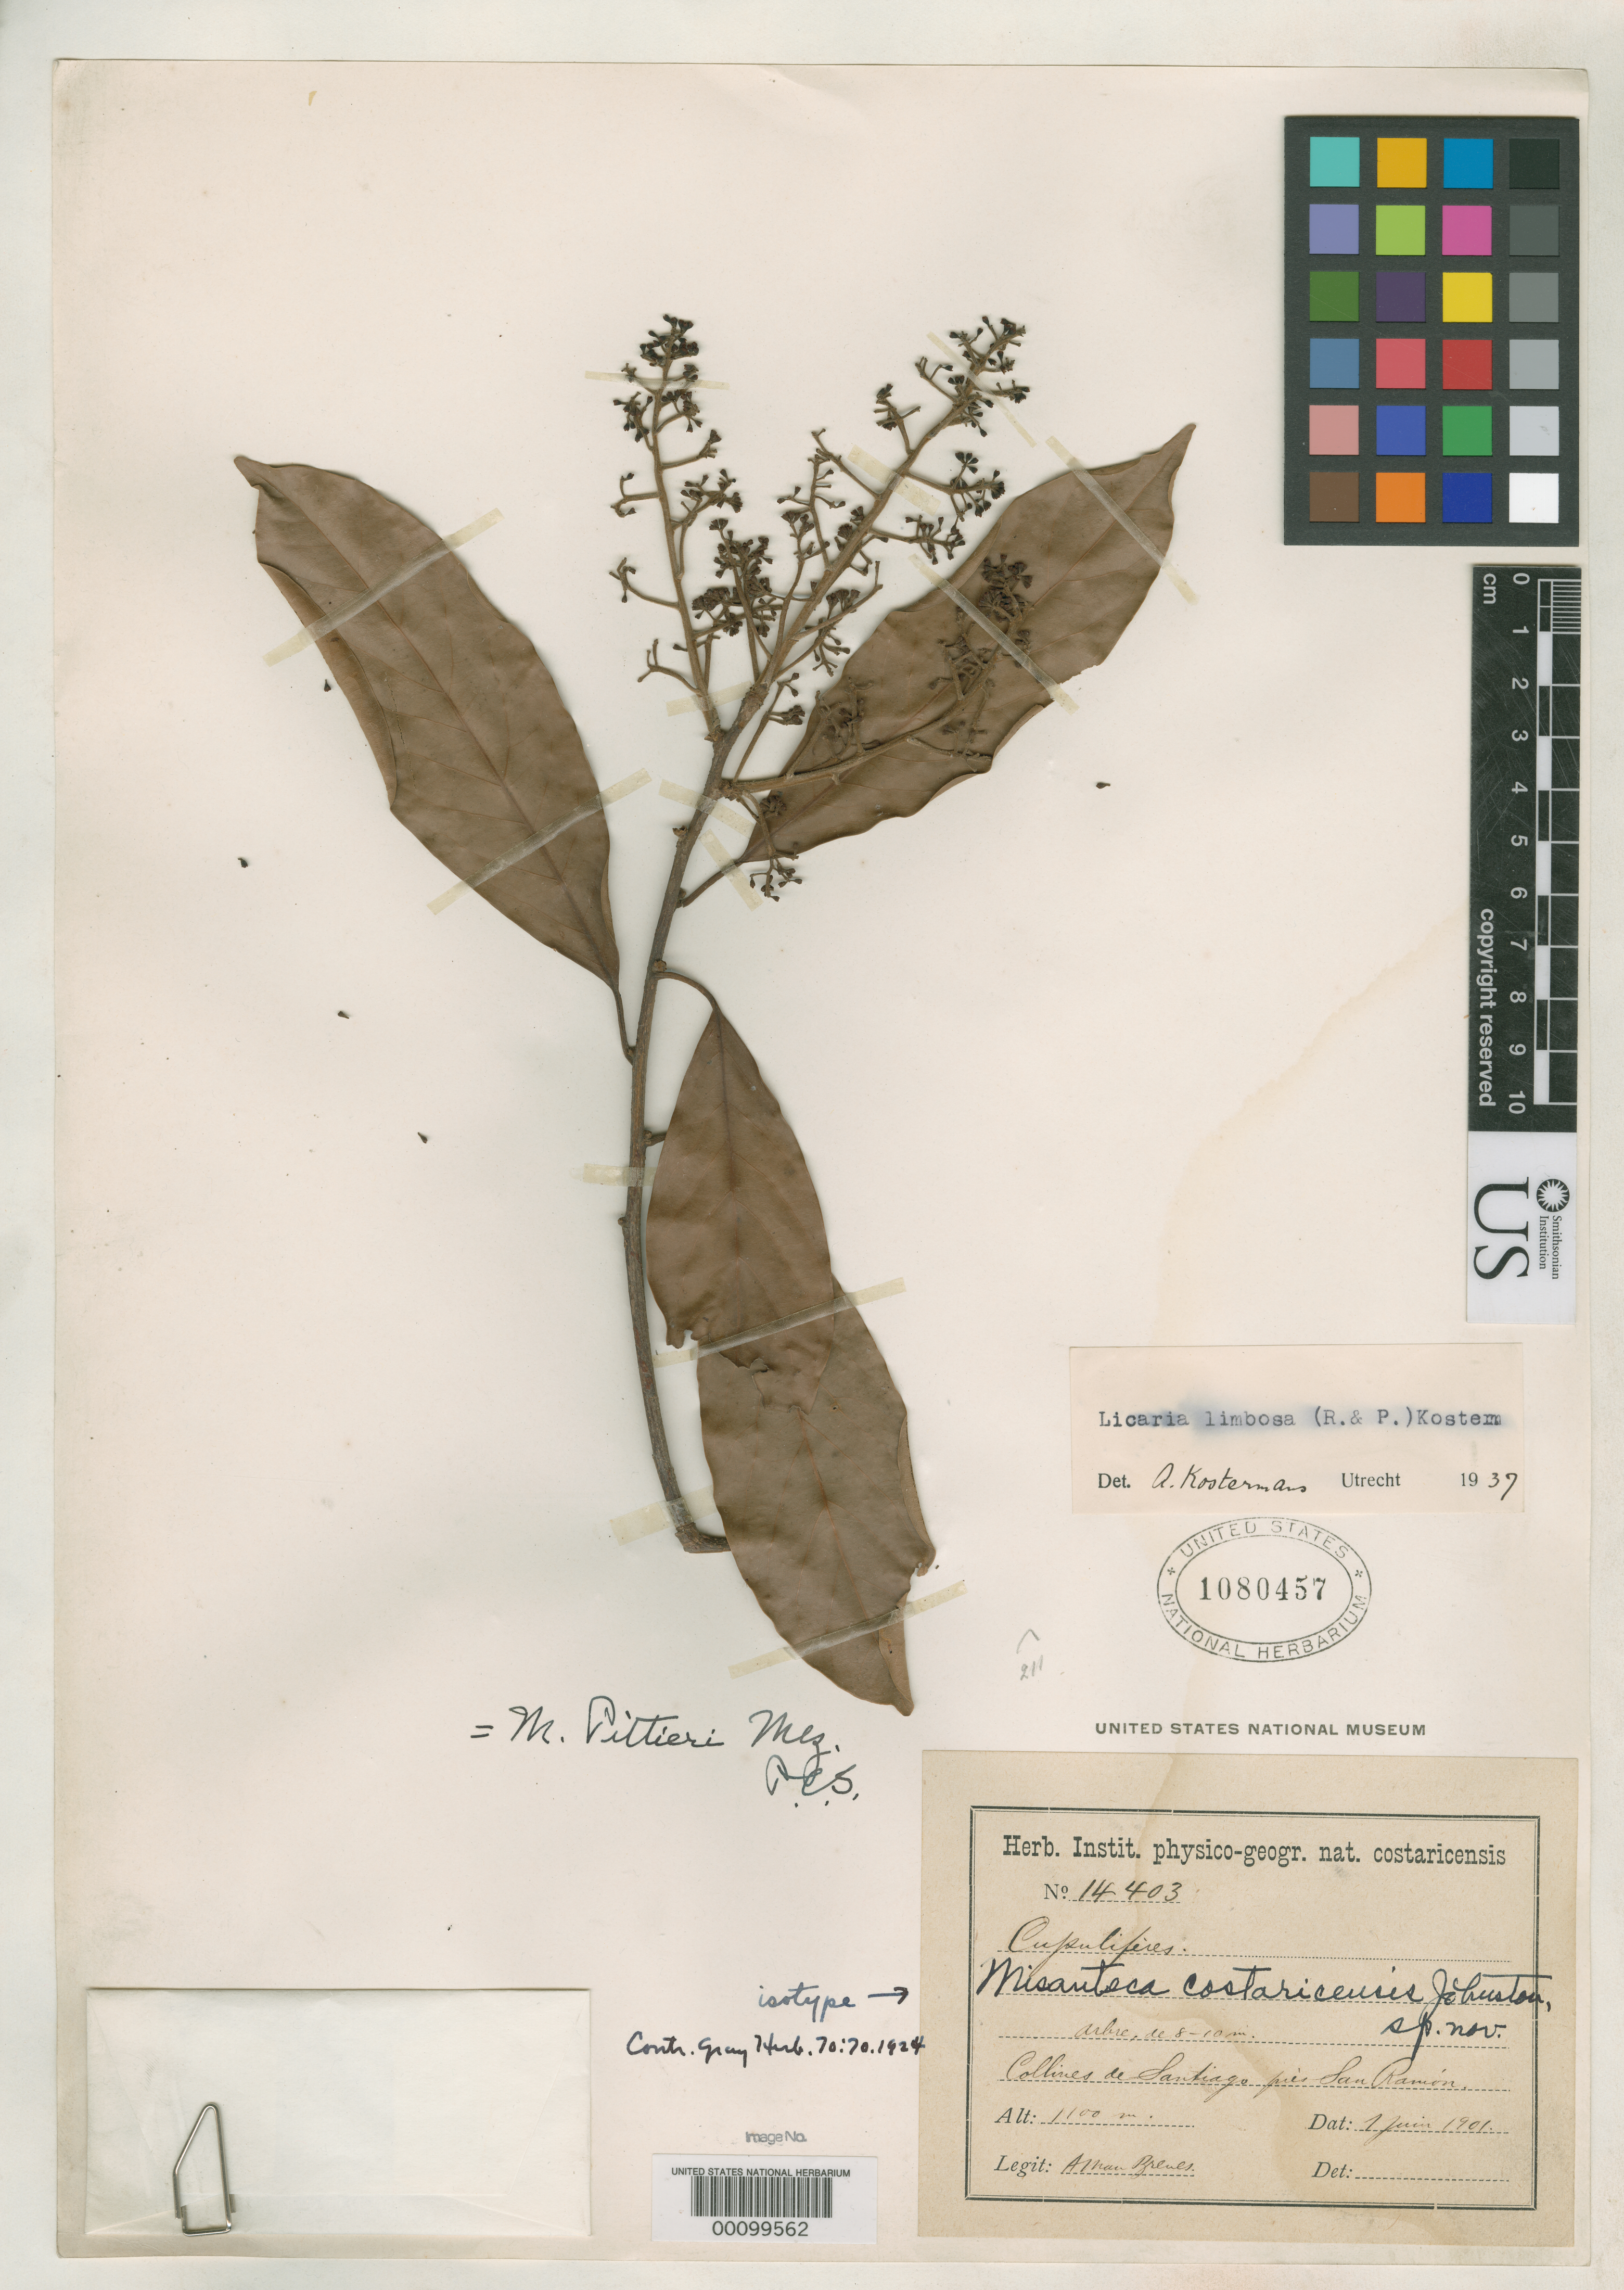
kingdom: Plantae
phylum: Tracheophyta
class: Magnoliopsida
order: Laurales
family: Lauraceae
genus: Misanteca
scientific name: Misanteca costaricensis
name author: I.M. Johnst.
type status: Isotype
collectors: A. Brenes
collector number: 14403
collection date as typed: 01 Jun 1901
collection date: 1901-06-01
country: Costa Rica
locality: Collines de Santago near San Ramon; alt. 1100 m.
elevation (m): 1100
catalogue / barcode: US 1080457